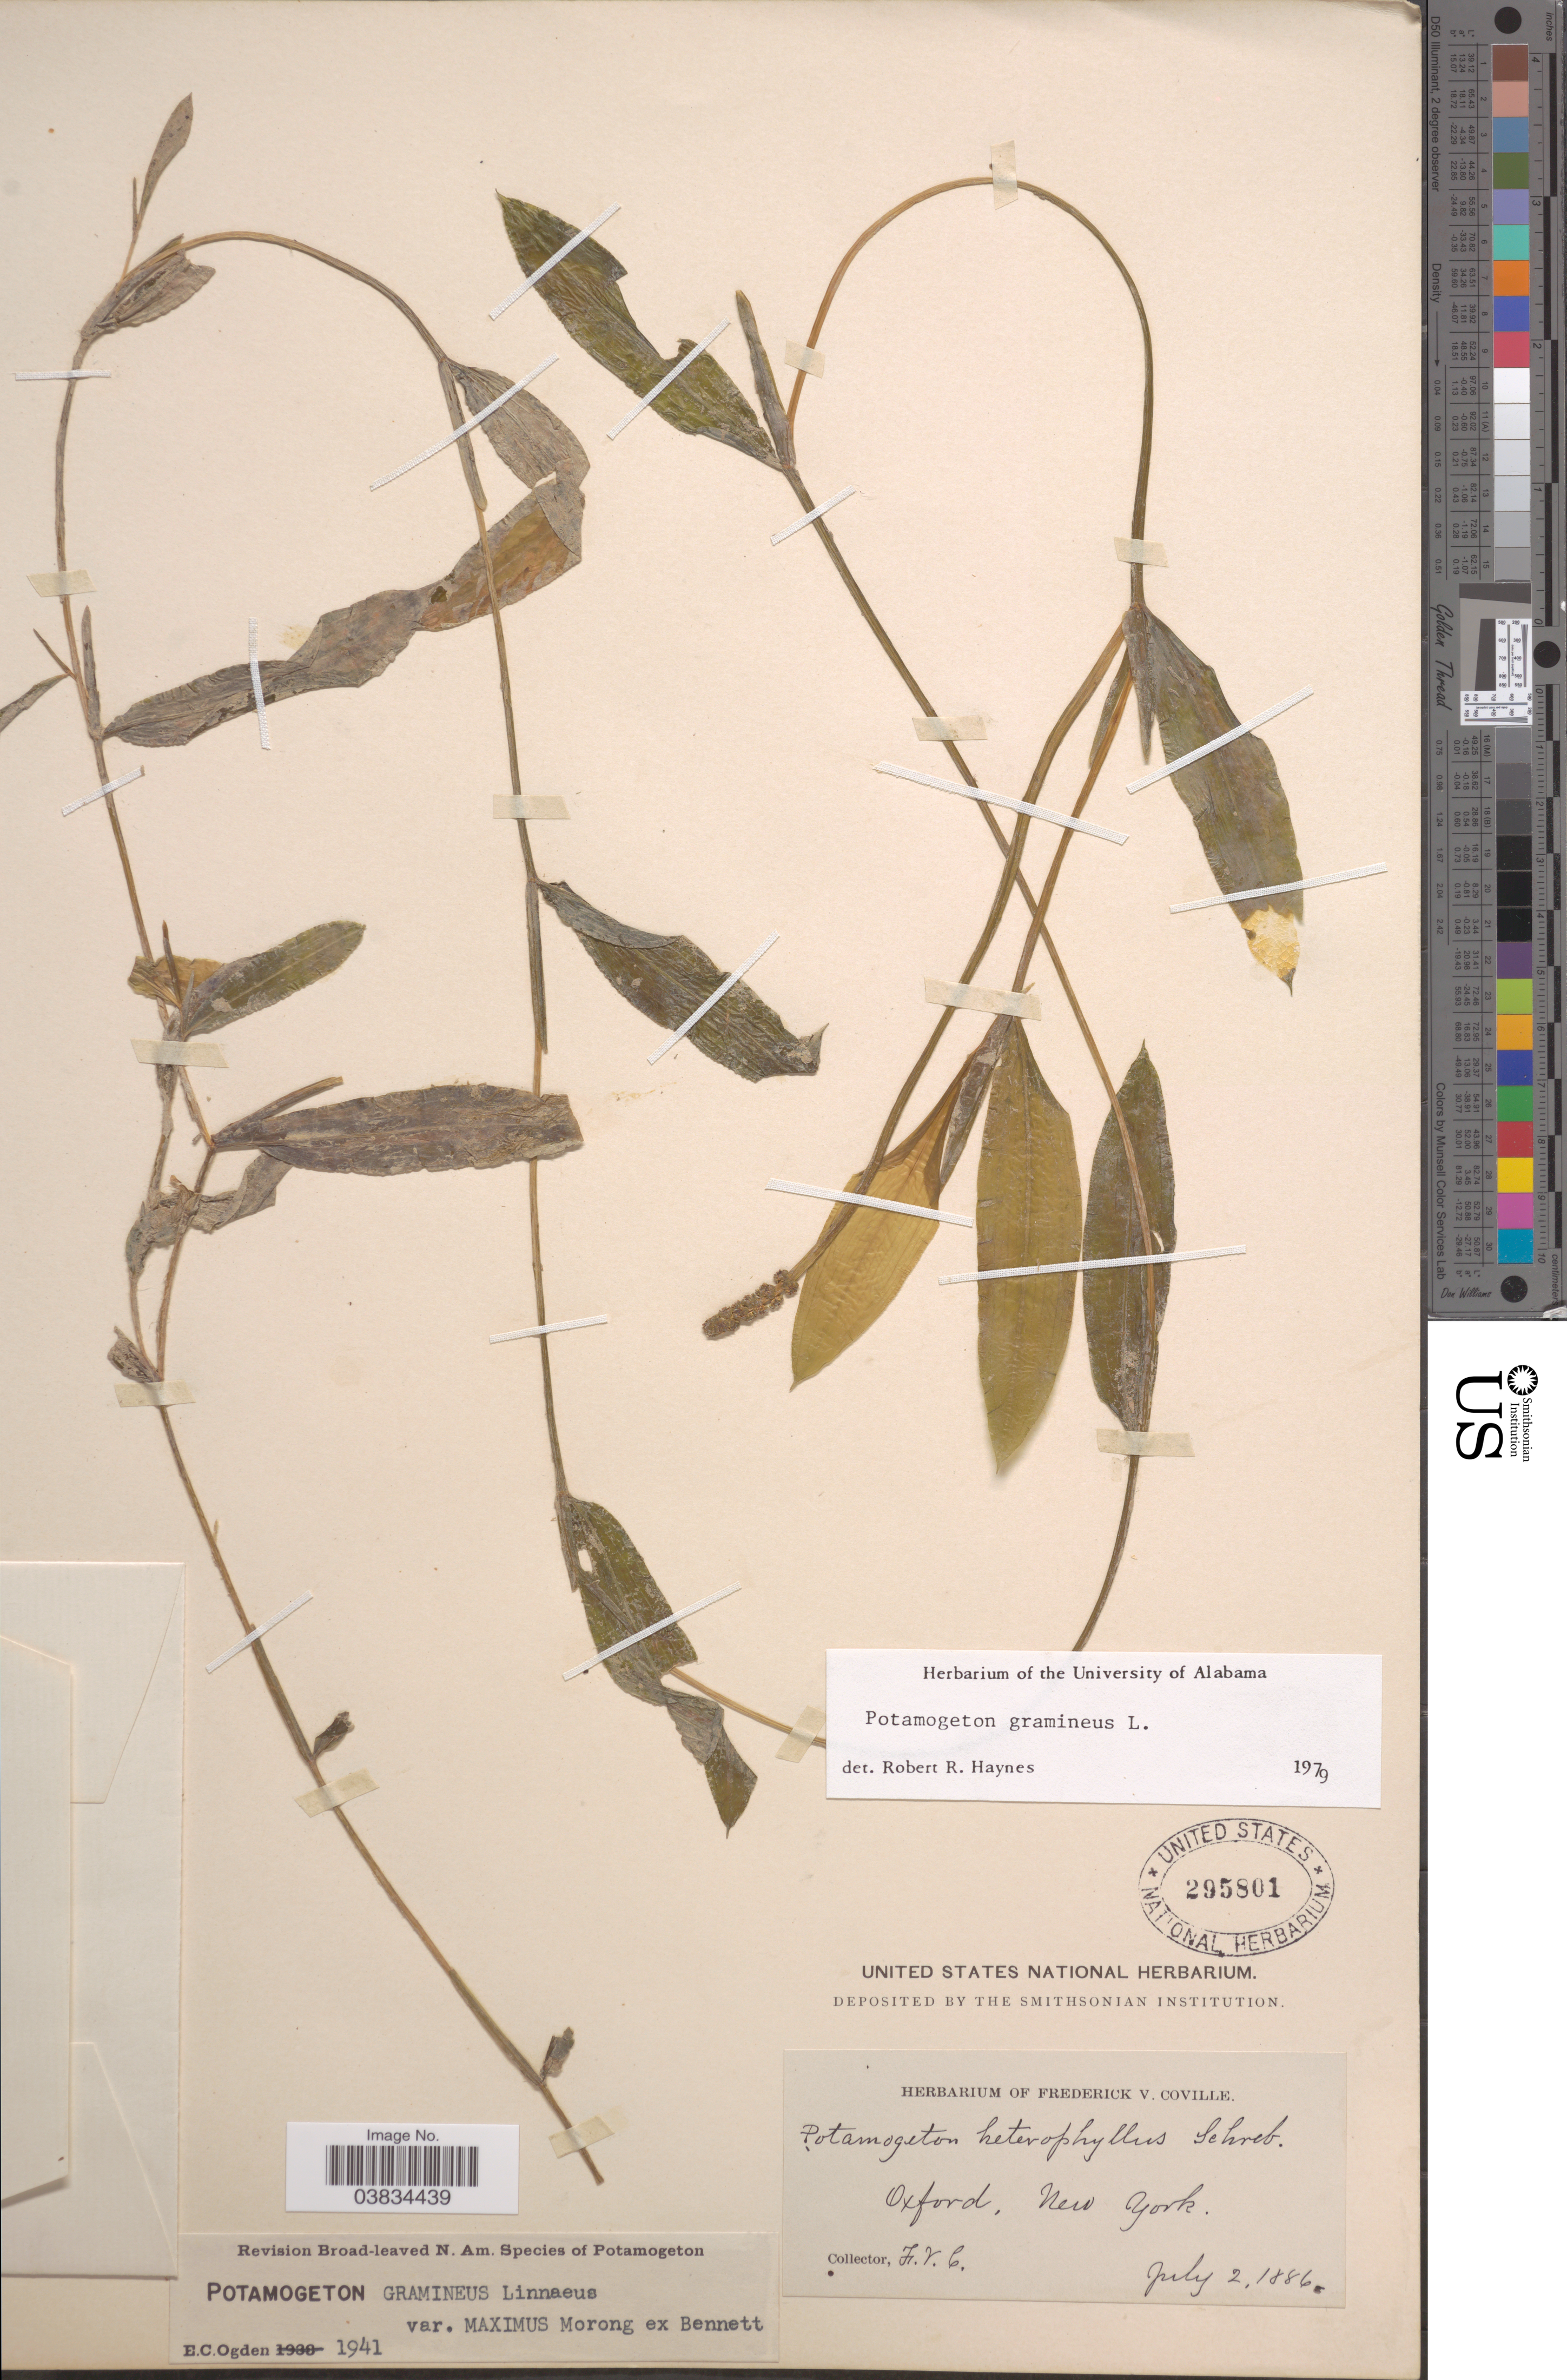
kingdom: Plantae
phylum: Tracheophyta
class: Liliopsida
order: Alismatales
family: Potamogetonaceae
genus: Potamogeton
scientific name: Potamogeton gramineus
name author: L.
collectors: F. V. Coville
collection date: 1886-07-02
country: United States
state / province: New York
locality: Oxford.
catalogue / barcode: US 295801